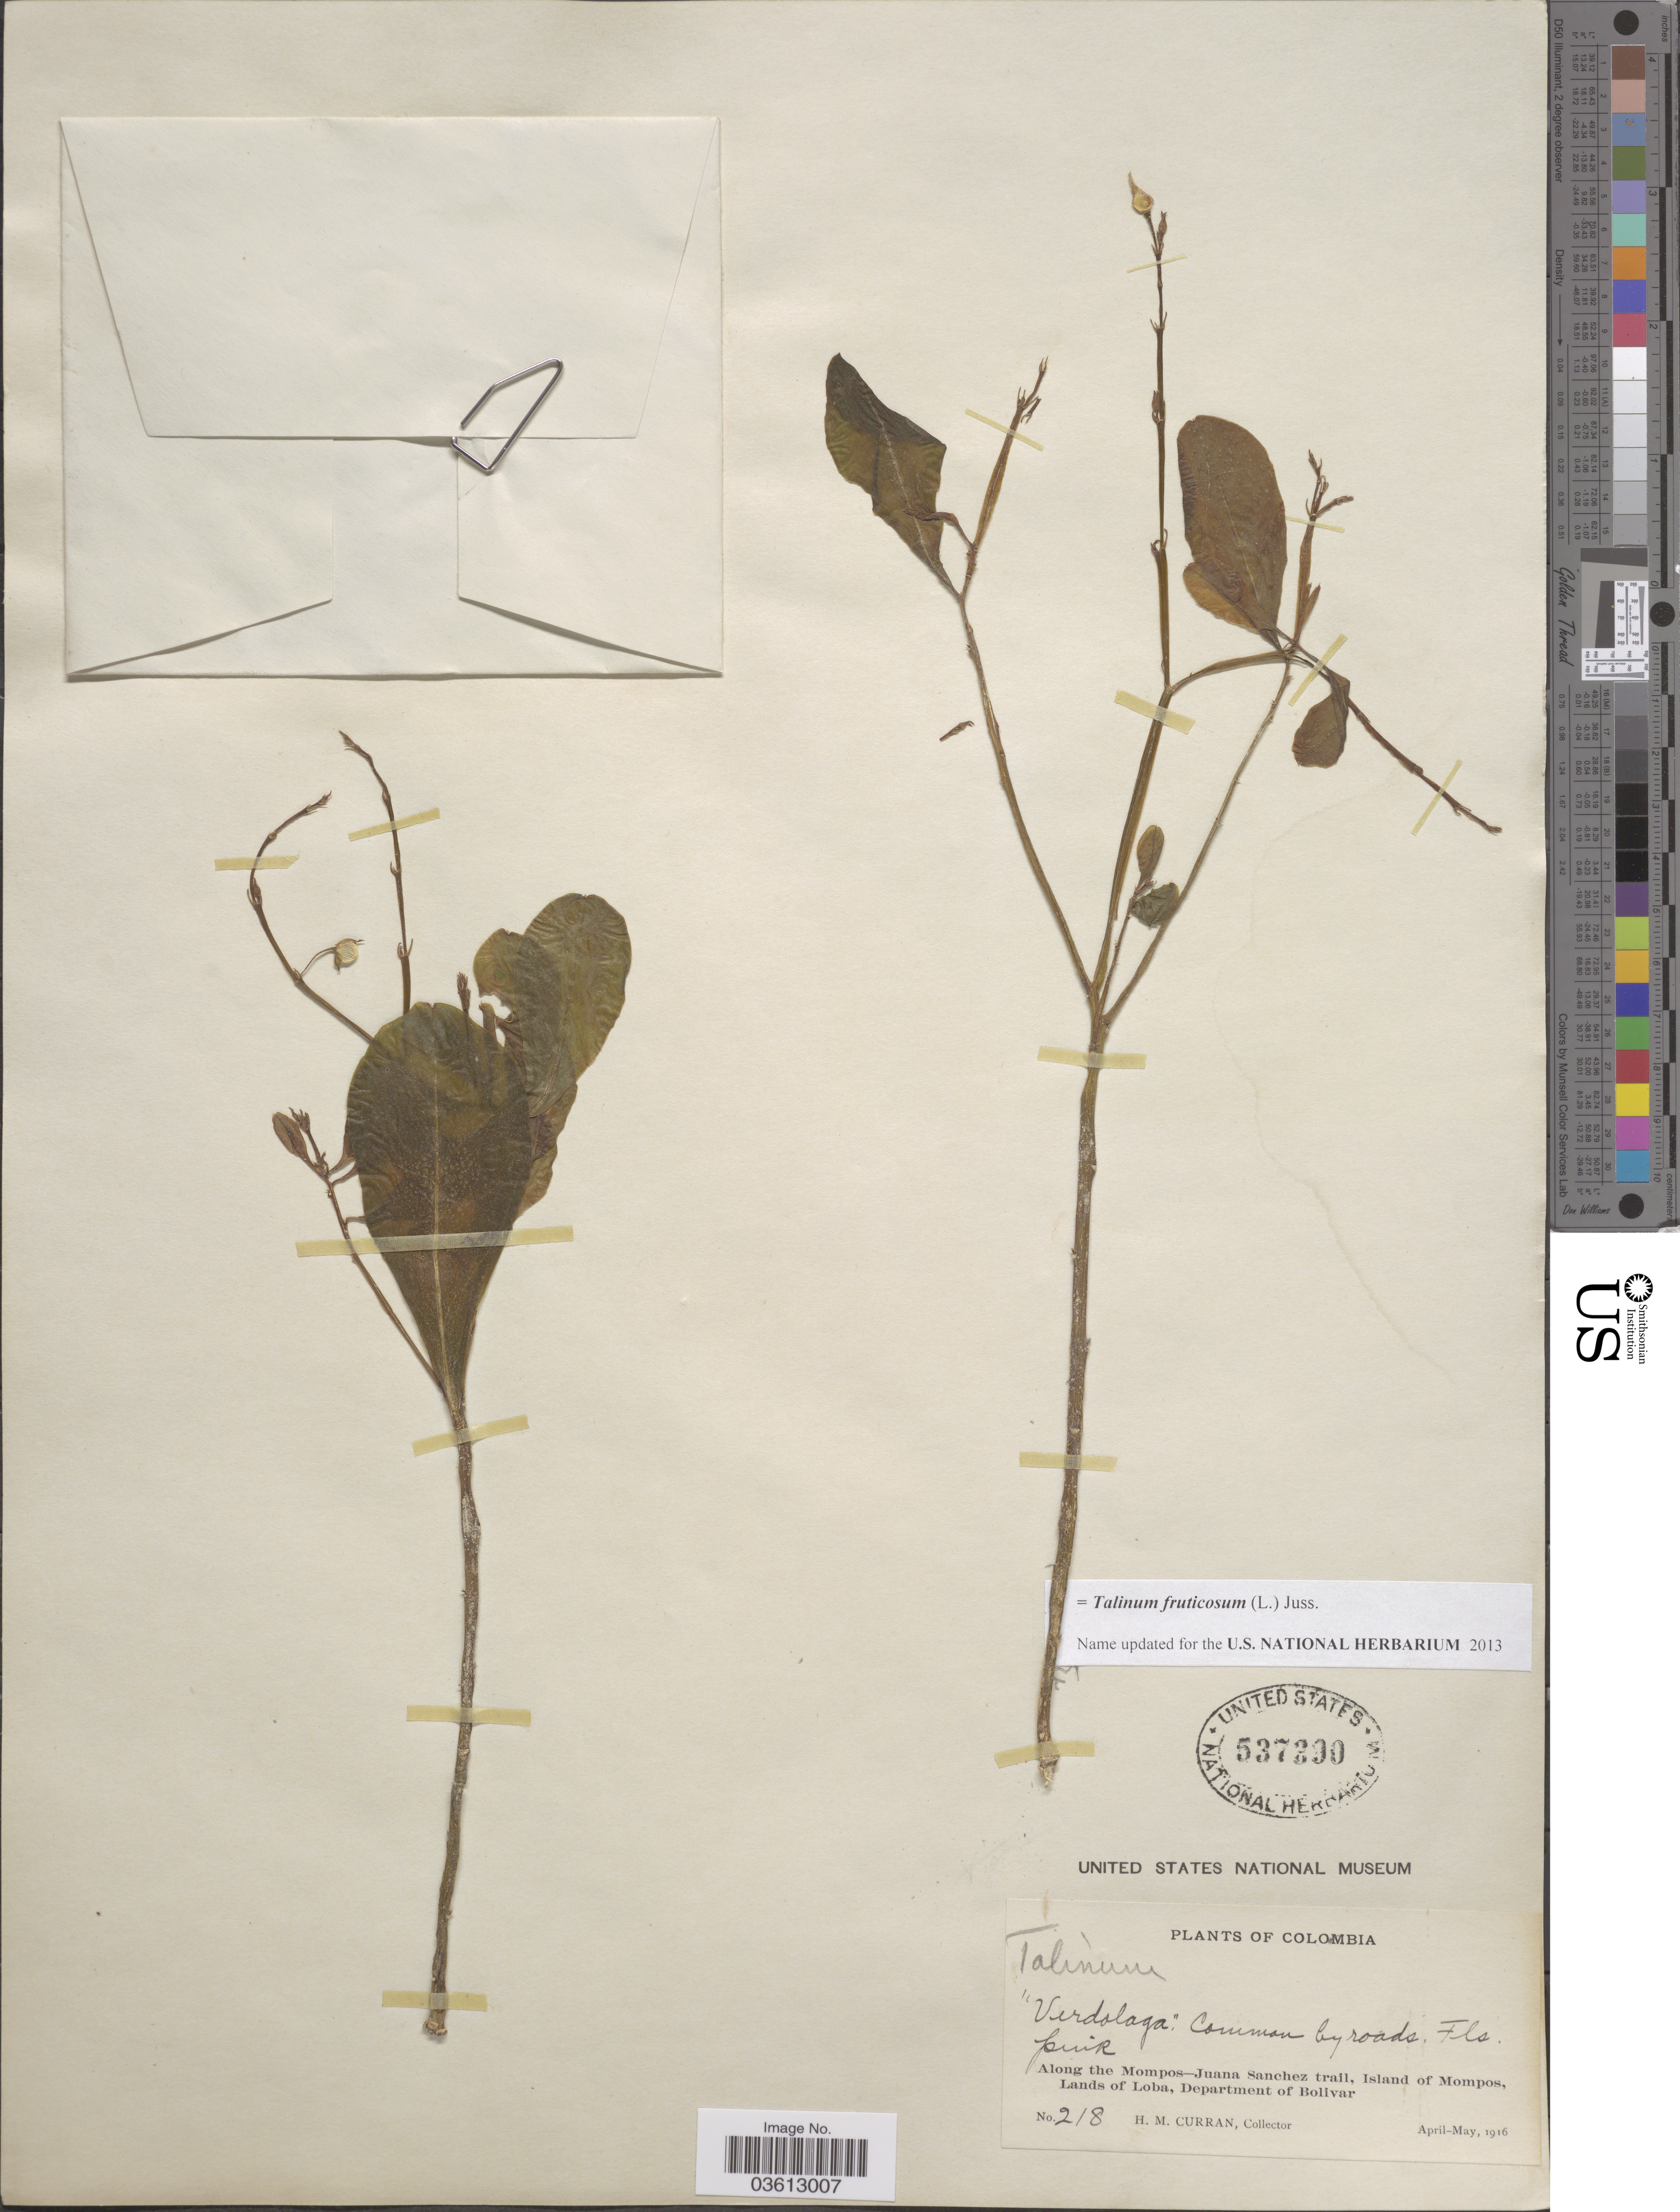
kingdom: Plantae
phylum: Tracheophyta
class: Magnoliopsida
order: Caryophyllales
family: Talinaceae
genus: Talinum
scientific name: Talinum fruticosum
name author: (L.) Juss.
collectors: H. M. Curran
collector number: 218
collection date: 1916-04/1916-05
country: Colombia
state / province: Bolívar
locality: Along the Mompos-Juana Sanchez trail, Island of Mompos, Lands of Loba, Department of Bolivar.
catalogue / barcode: US 537390